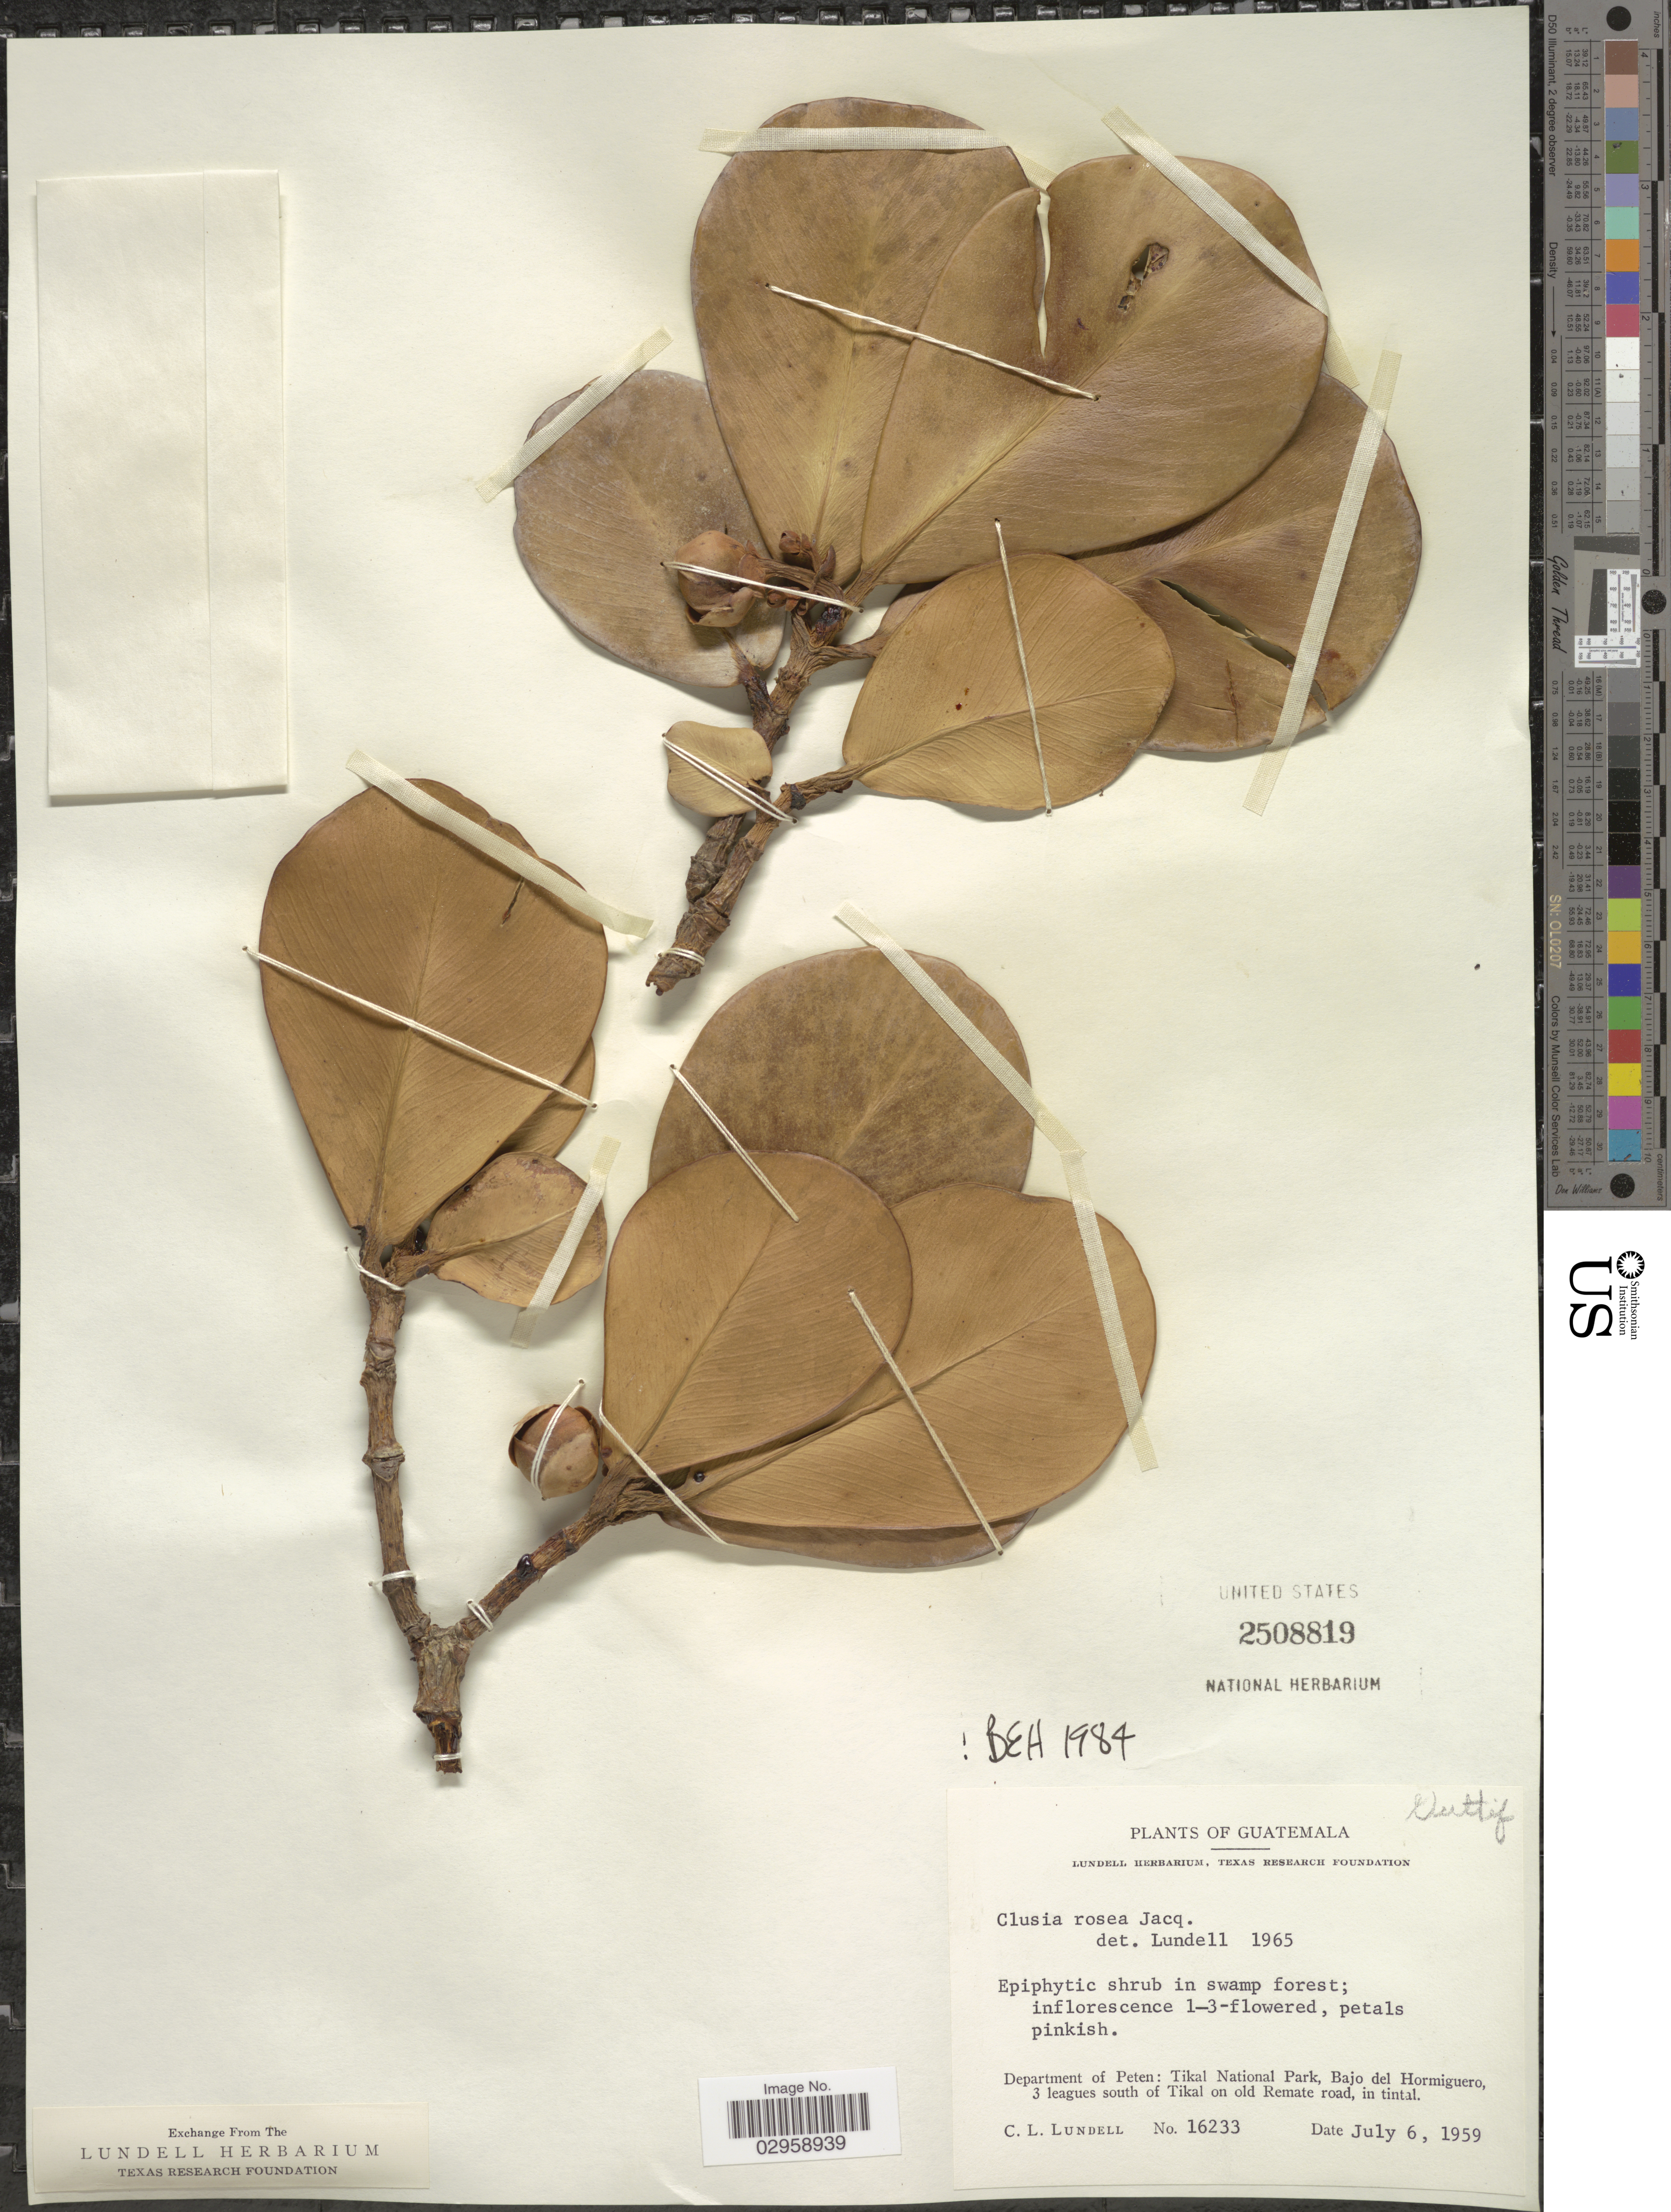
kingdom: Plantae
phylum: Tracheophyta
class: Magnoliopsida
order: Malpighiales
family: Clusiaceae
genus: Clusia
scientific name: Clusia rosea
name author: Jacq.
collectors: C. L. Lundell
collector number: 16233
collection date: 1959-07-06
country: Guatemala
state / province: El Petén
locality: Department of Peten: Tikal National Park, Bajo del Hormiguero, 3 leagues south of Tikal on old Remate road, in tintal.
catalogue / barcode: US 2508819